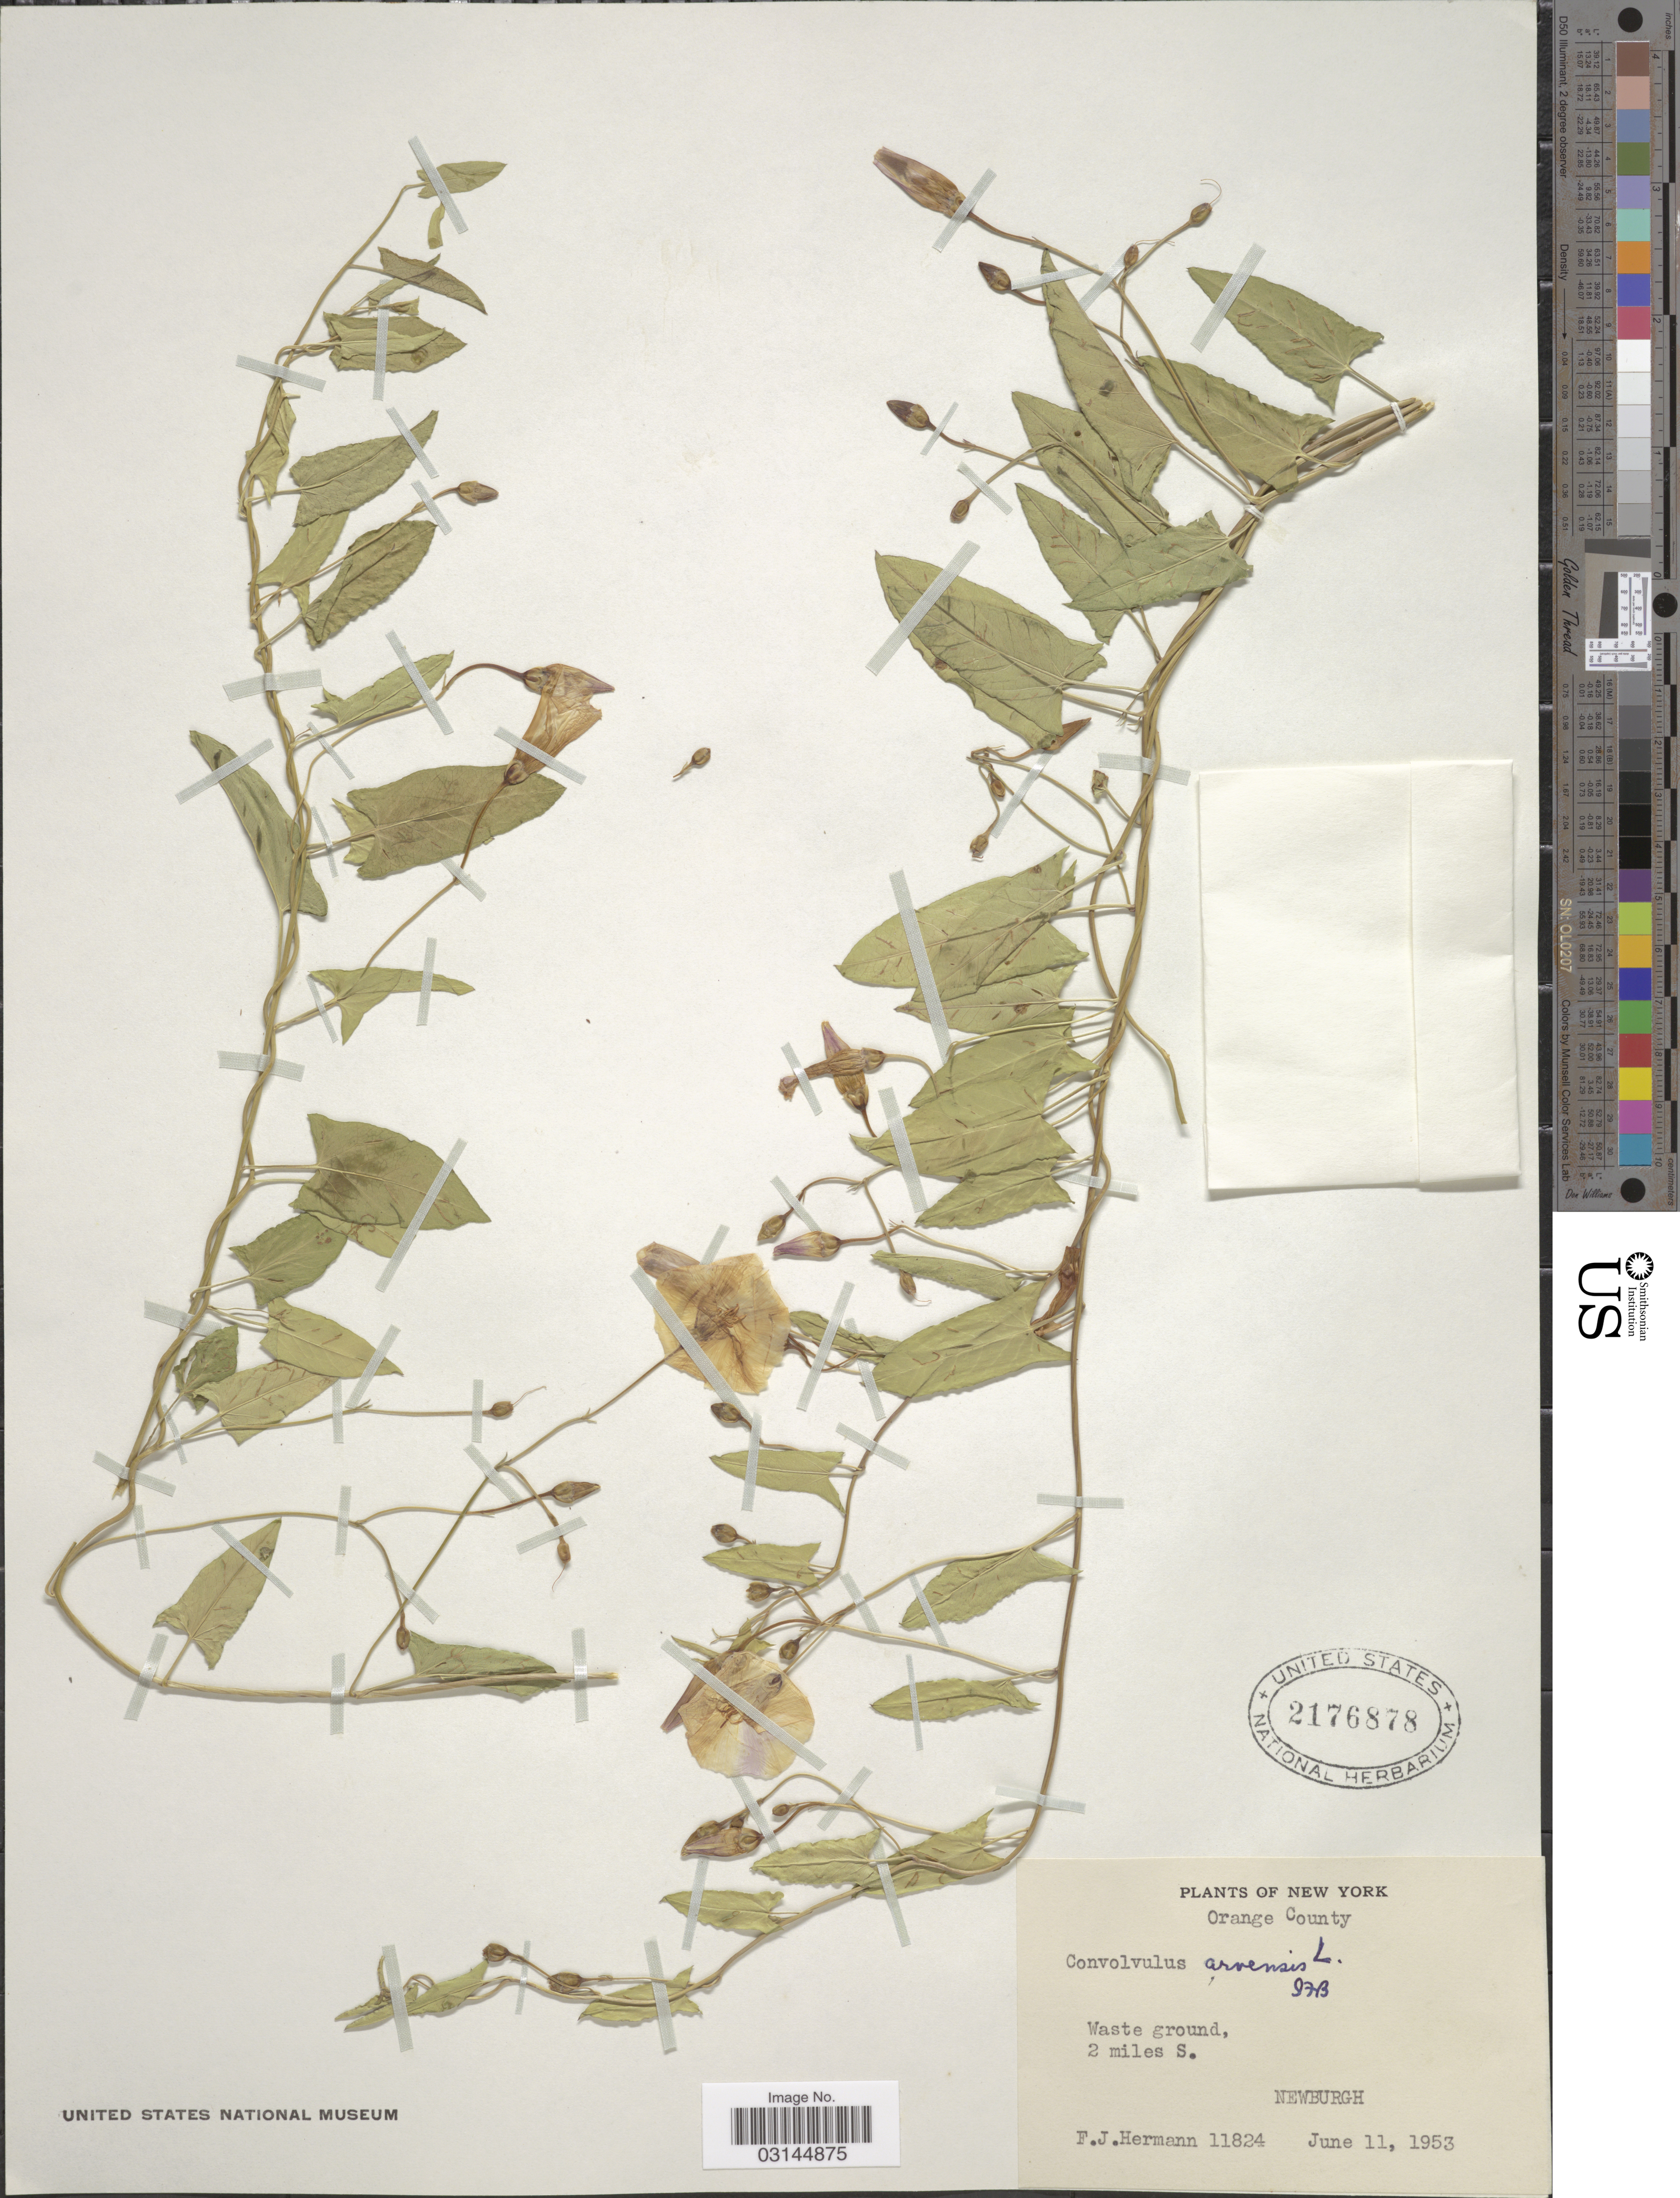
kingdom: Plantae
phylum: Tracheophyta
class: Magnoliopsida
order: Solanales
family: Convolvulaceae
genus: Convolvulus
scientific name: Convolvulus arvensis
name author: L.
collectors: F. J. Hermann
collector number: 11824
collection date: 1953-06-11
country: United States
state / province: New York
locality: Orange County, Waste ground, 2 miles S., Newburgh.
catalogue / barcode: US 2176878